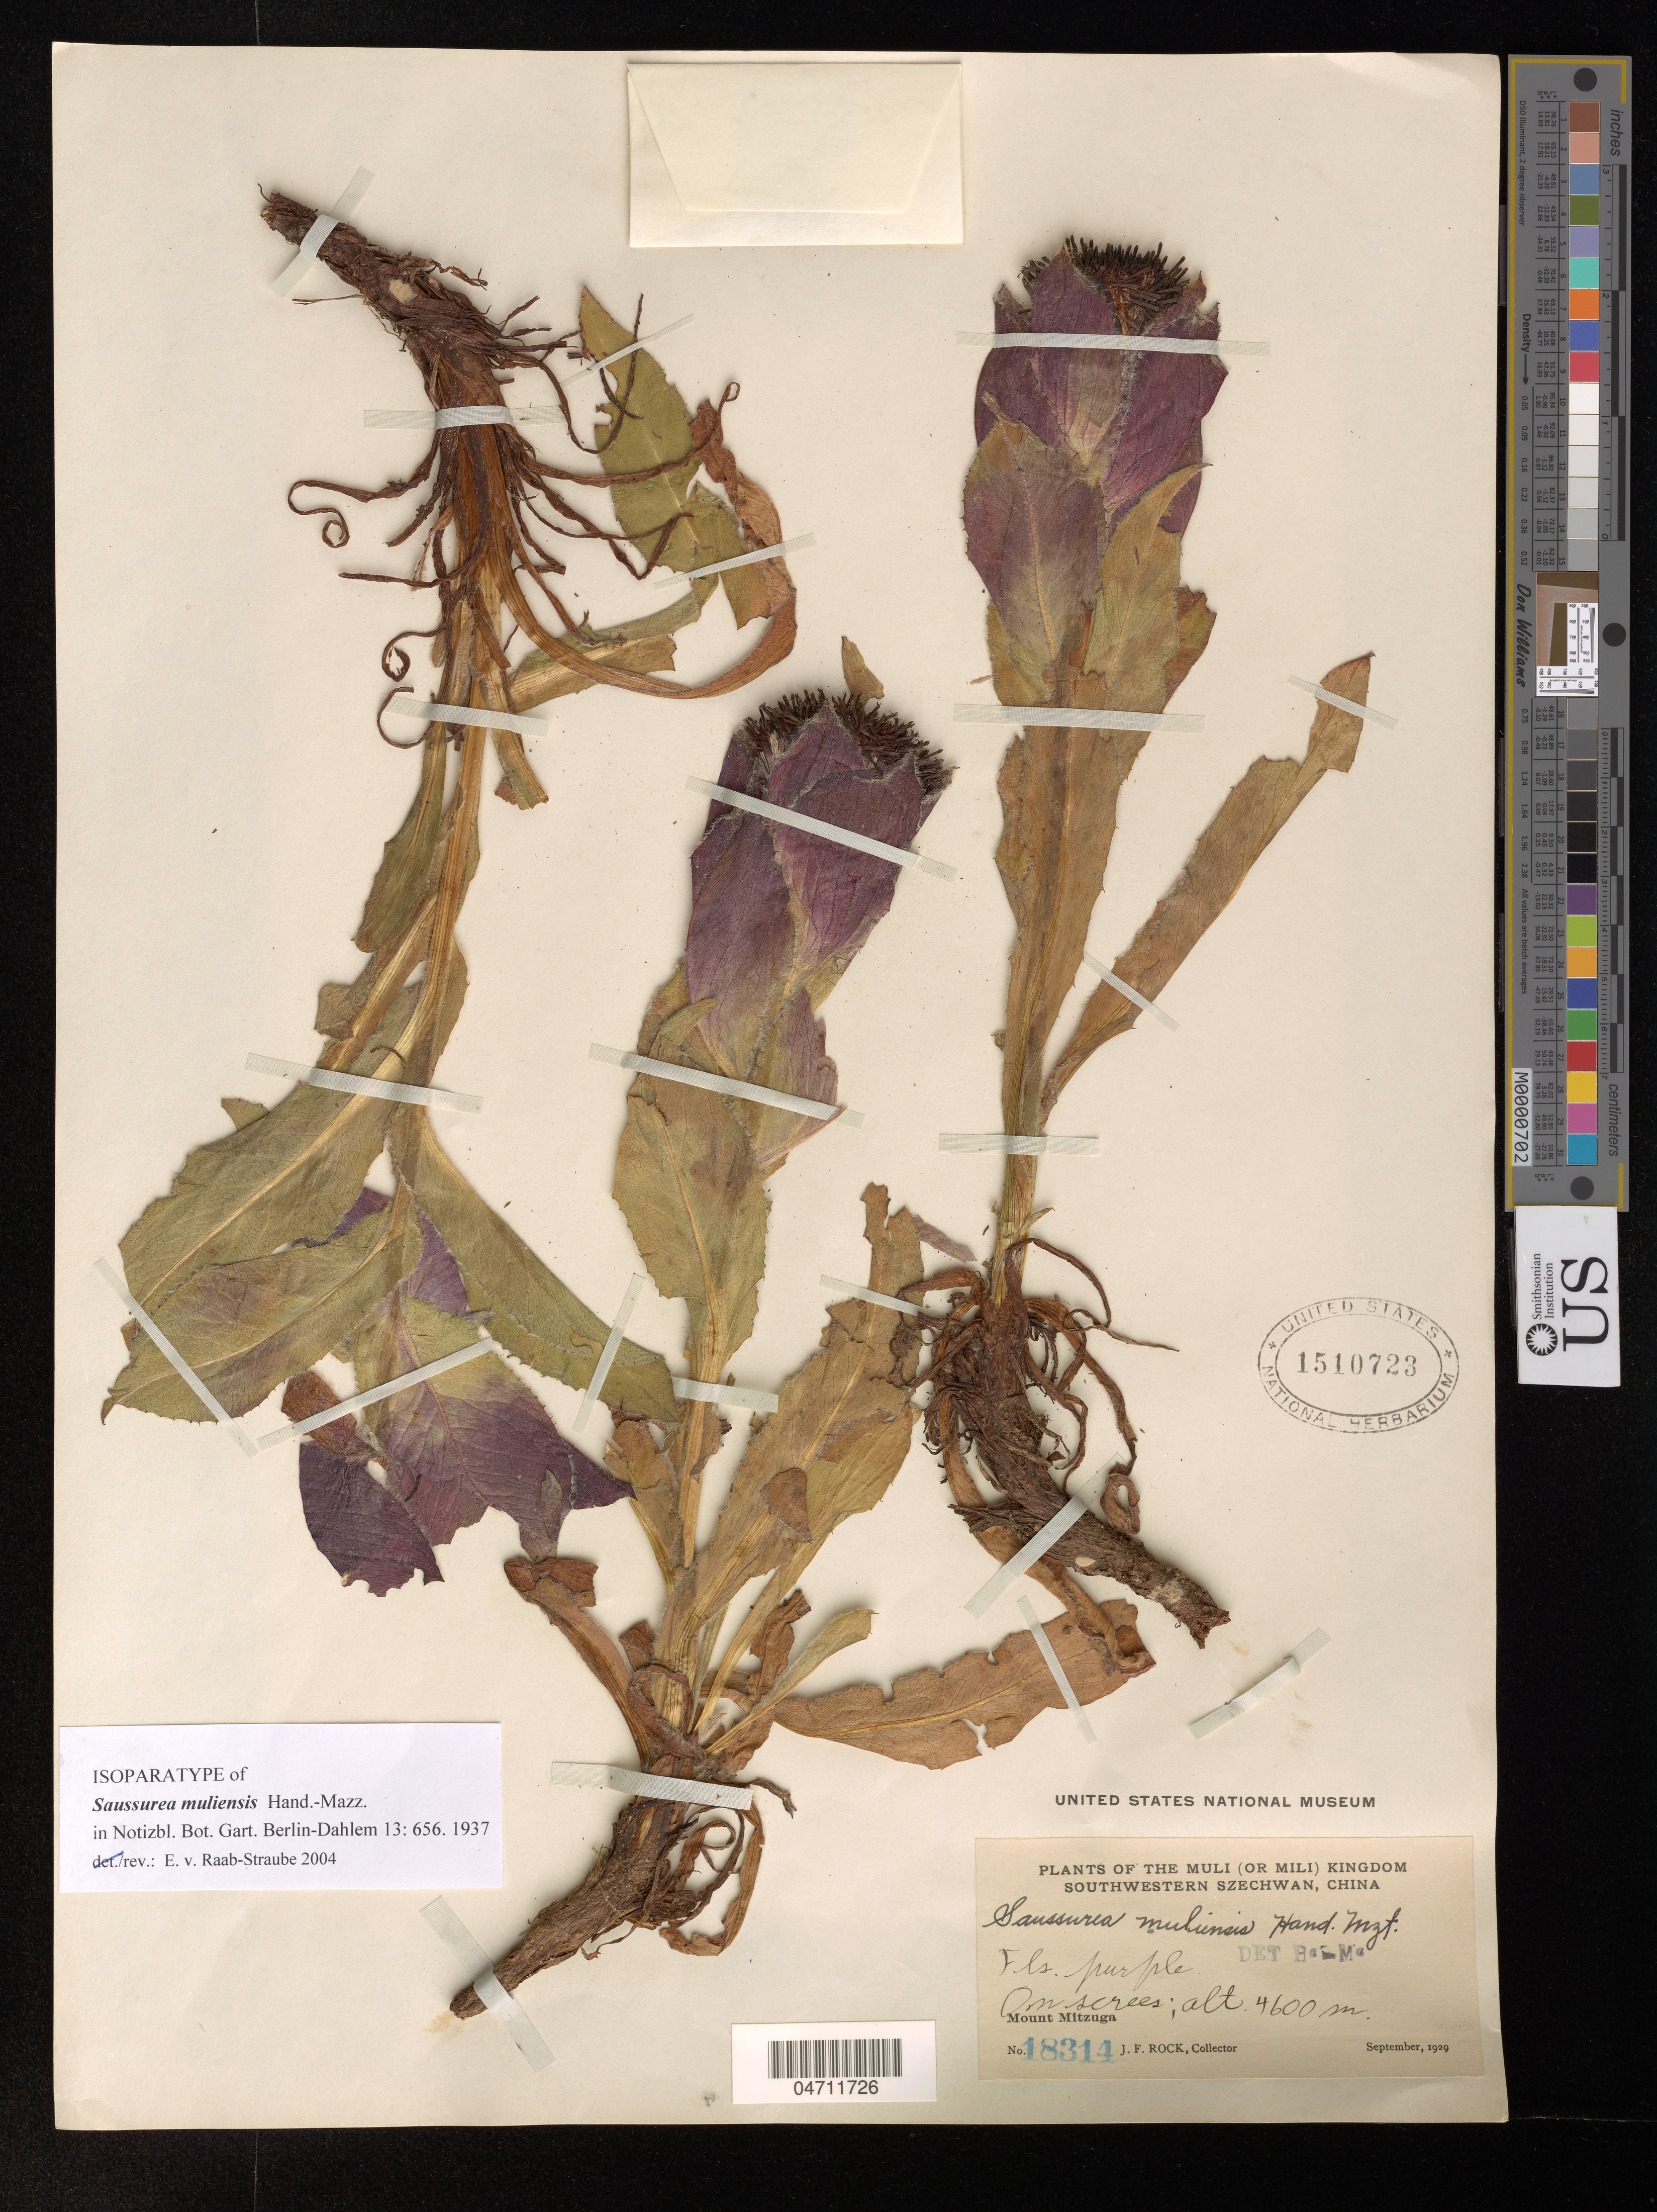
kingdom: Plantae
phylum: Tracheophyta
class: Magnoliopsida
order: Asterales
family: Asteraceae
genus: Saussurea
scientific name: Saussurea muliensis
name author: Hand.-Mazz.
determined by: Raab-Straube, Eckhard von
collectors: J. Rock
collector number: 18314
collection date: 1929-09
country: China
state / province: Sichuan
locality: The Muli (or Mili) Kingdom, Southwestern Szechuan, China. Mount Mitzuga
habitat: On screes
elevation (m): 4600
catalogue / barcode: US 1510723